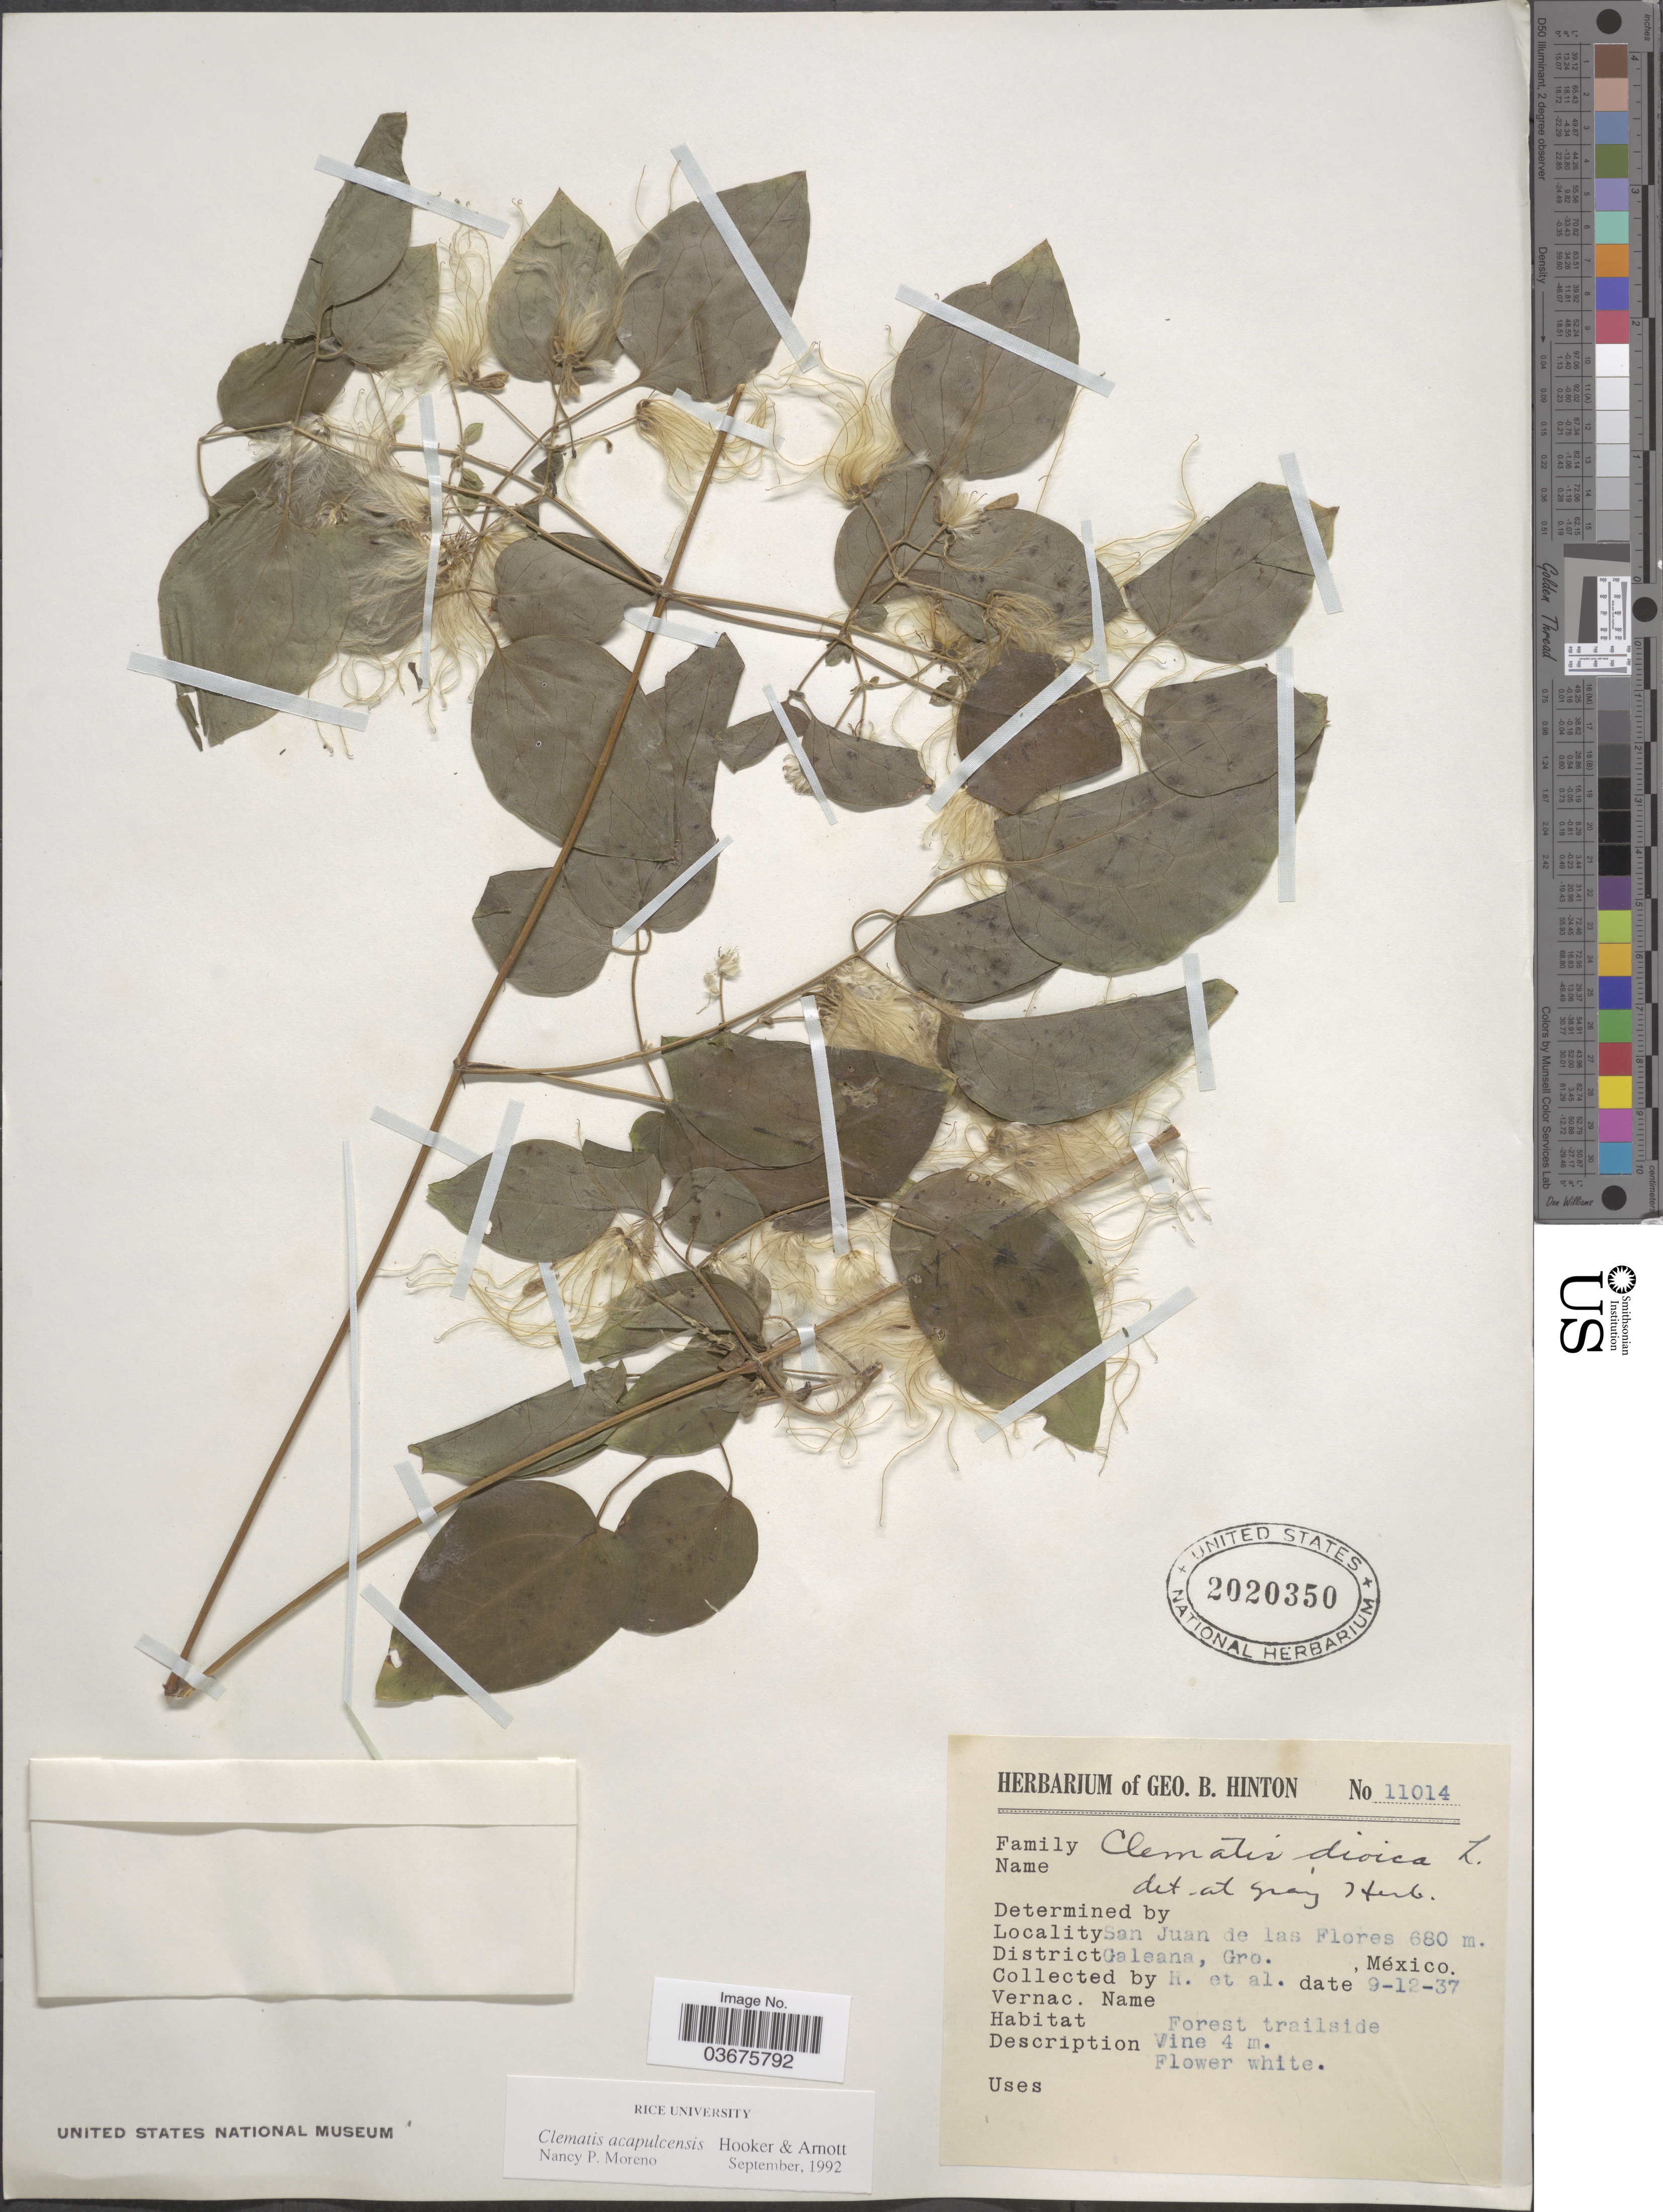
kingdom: Plantae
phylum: Tracheophyta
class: Magnoliopsida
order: Ranunculales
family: Ranunculaceae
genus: Clematis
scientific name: Clematis acapulcensis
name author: Hook. & Arn.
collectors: G. B. Hinton & et al.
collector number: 11014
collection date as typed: Transcribed d/m/y: 9/12/37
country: Mexico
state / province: Guerrero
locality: San Juan de las Flores. District Galeana.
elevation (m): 680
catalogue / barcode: US 2020350